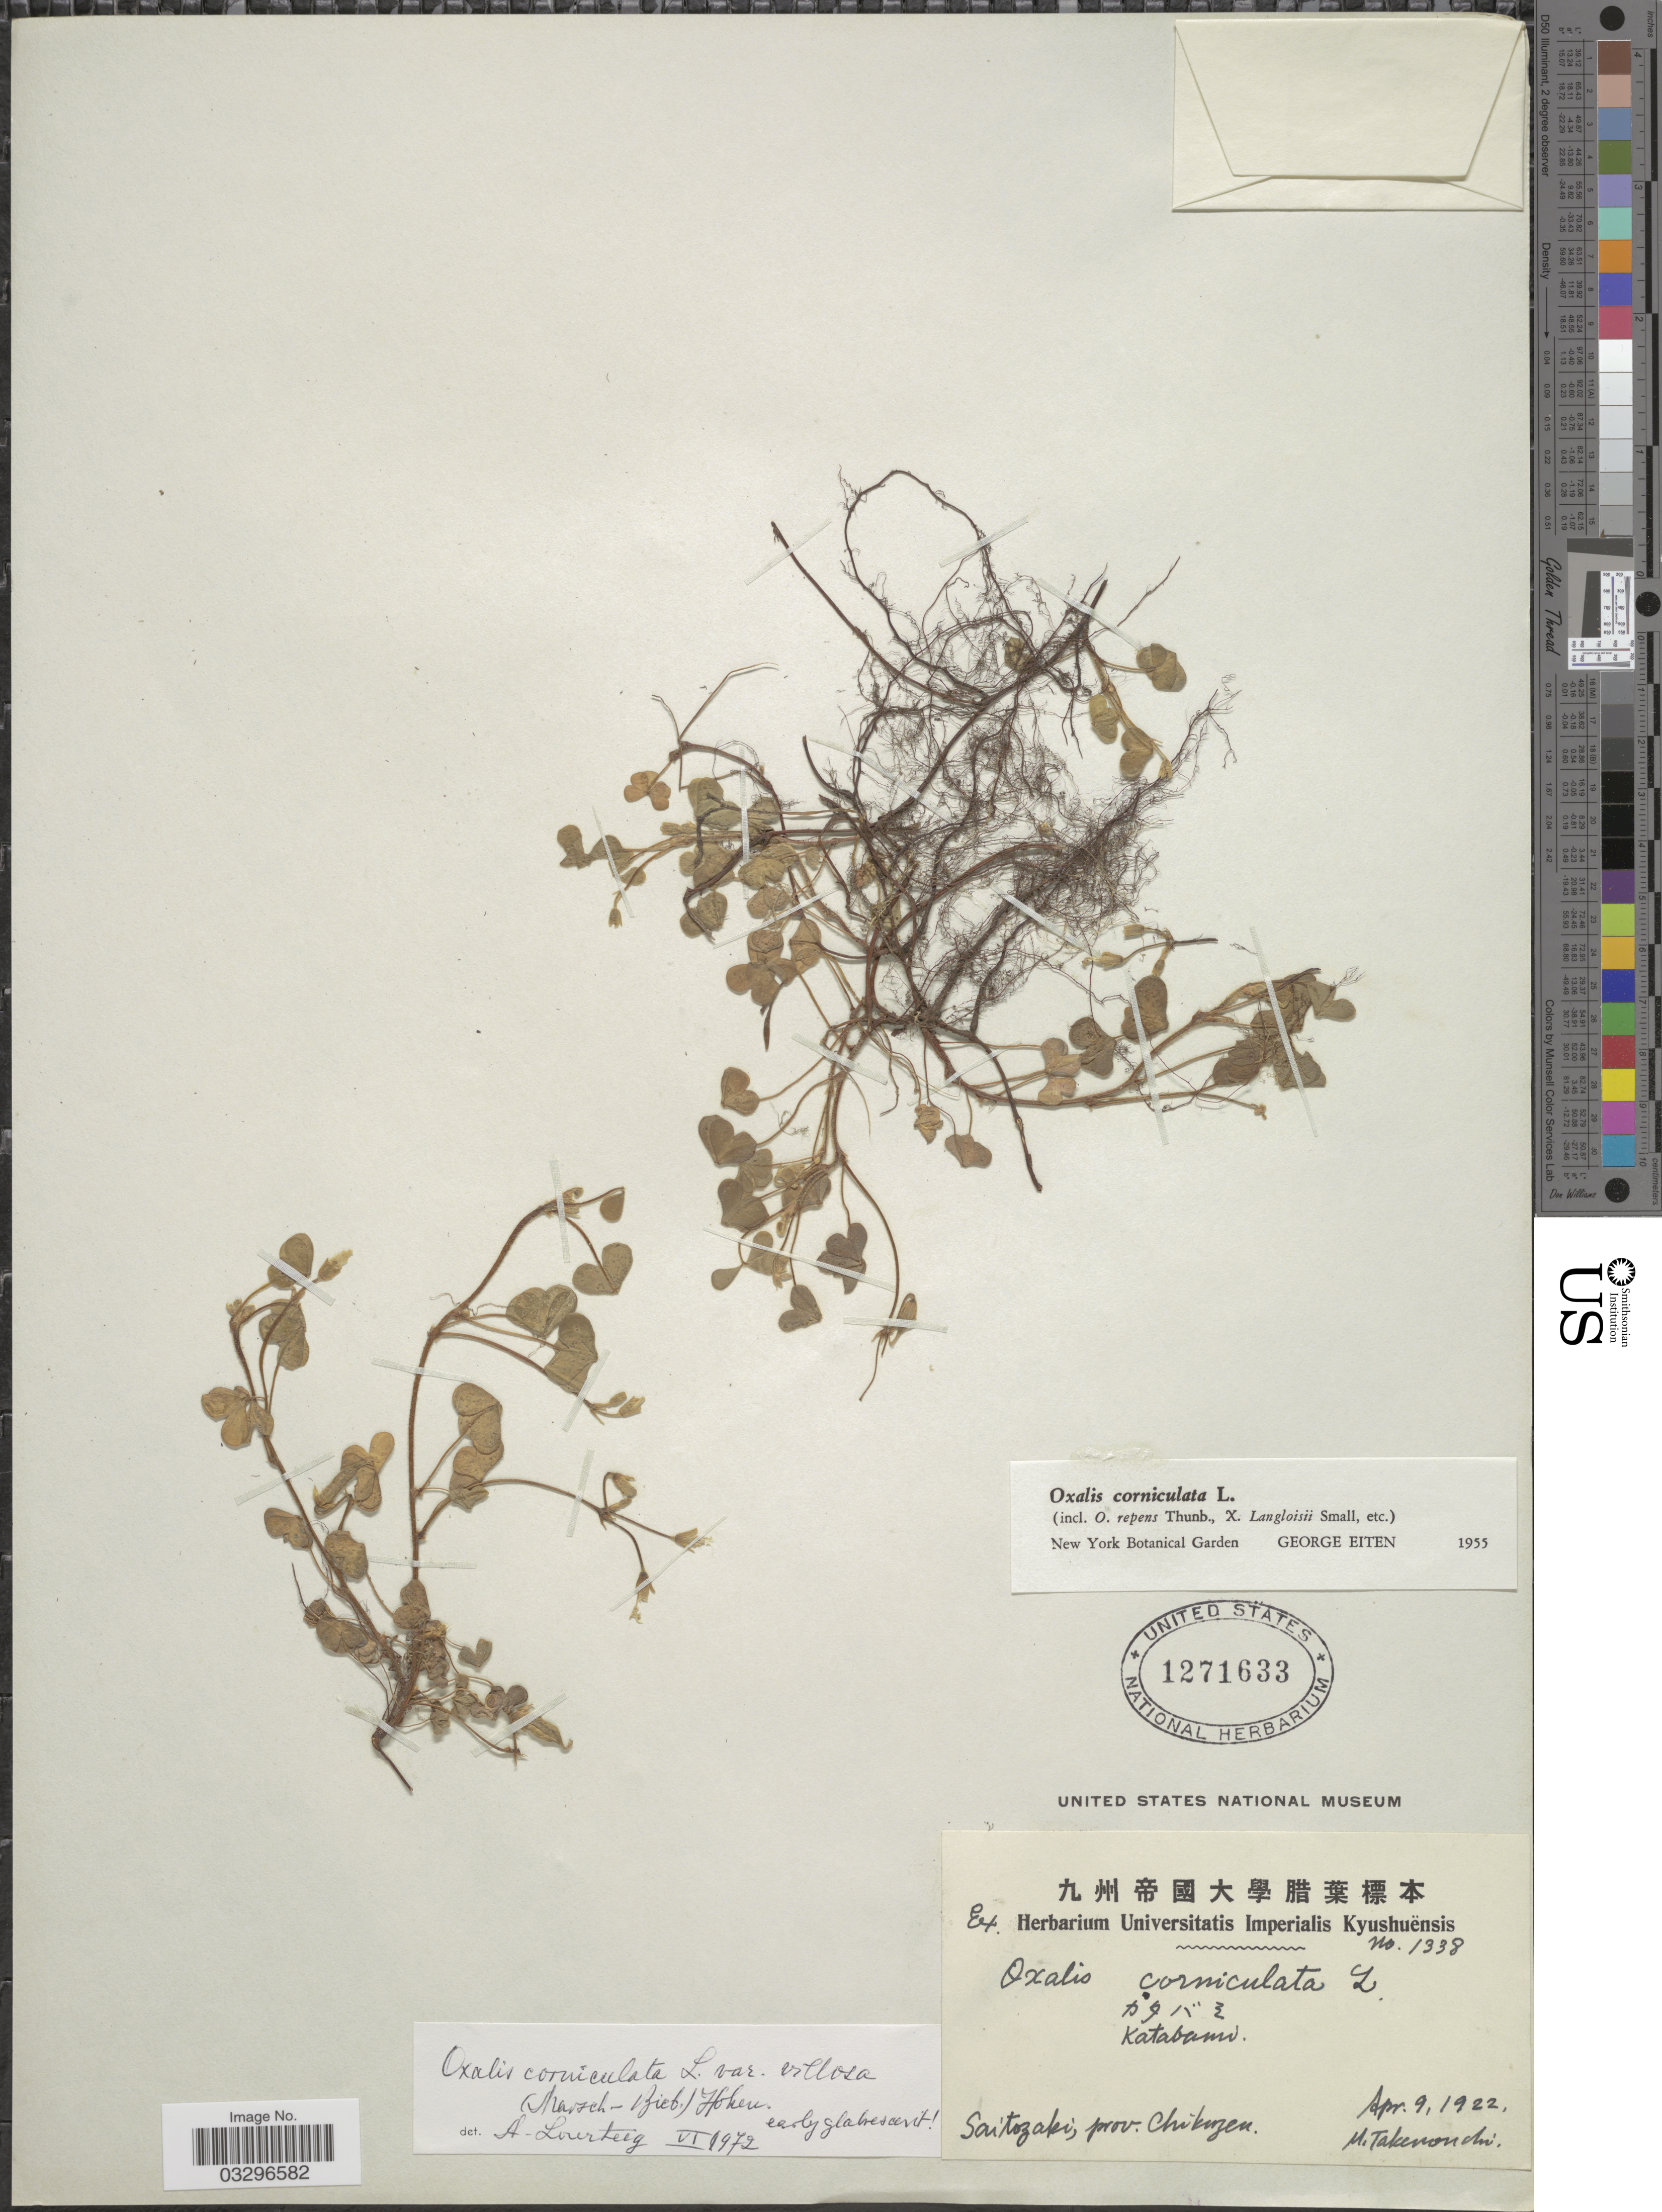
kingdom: Plantae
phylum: Tracheophyta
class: Magnoliopsida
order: Oxalidales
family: Oxalidaceae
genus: Oxalis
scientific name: Oxalis corniculata var. villosa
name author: (M. Bieb.) Hohen.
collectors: M. Takenonchi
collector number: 1338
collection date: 1922-04-09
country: Japan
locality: Saitozaki, prov. Chikuzen.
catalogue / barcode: US 1271633